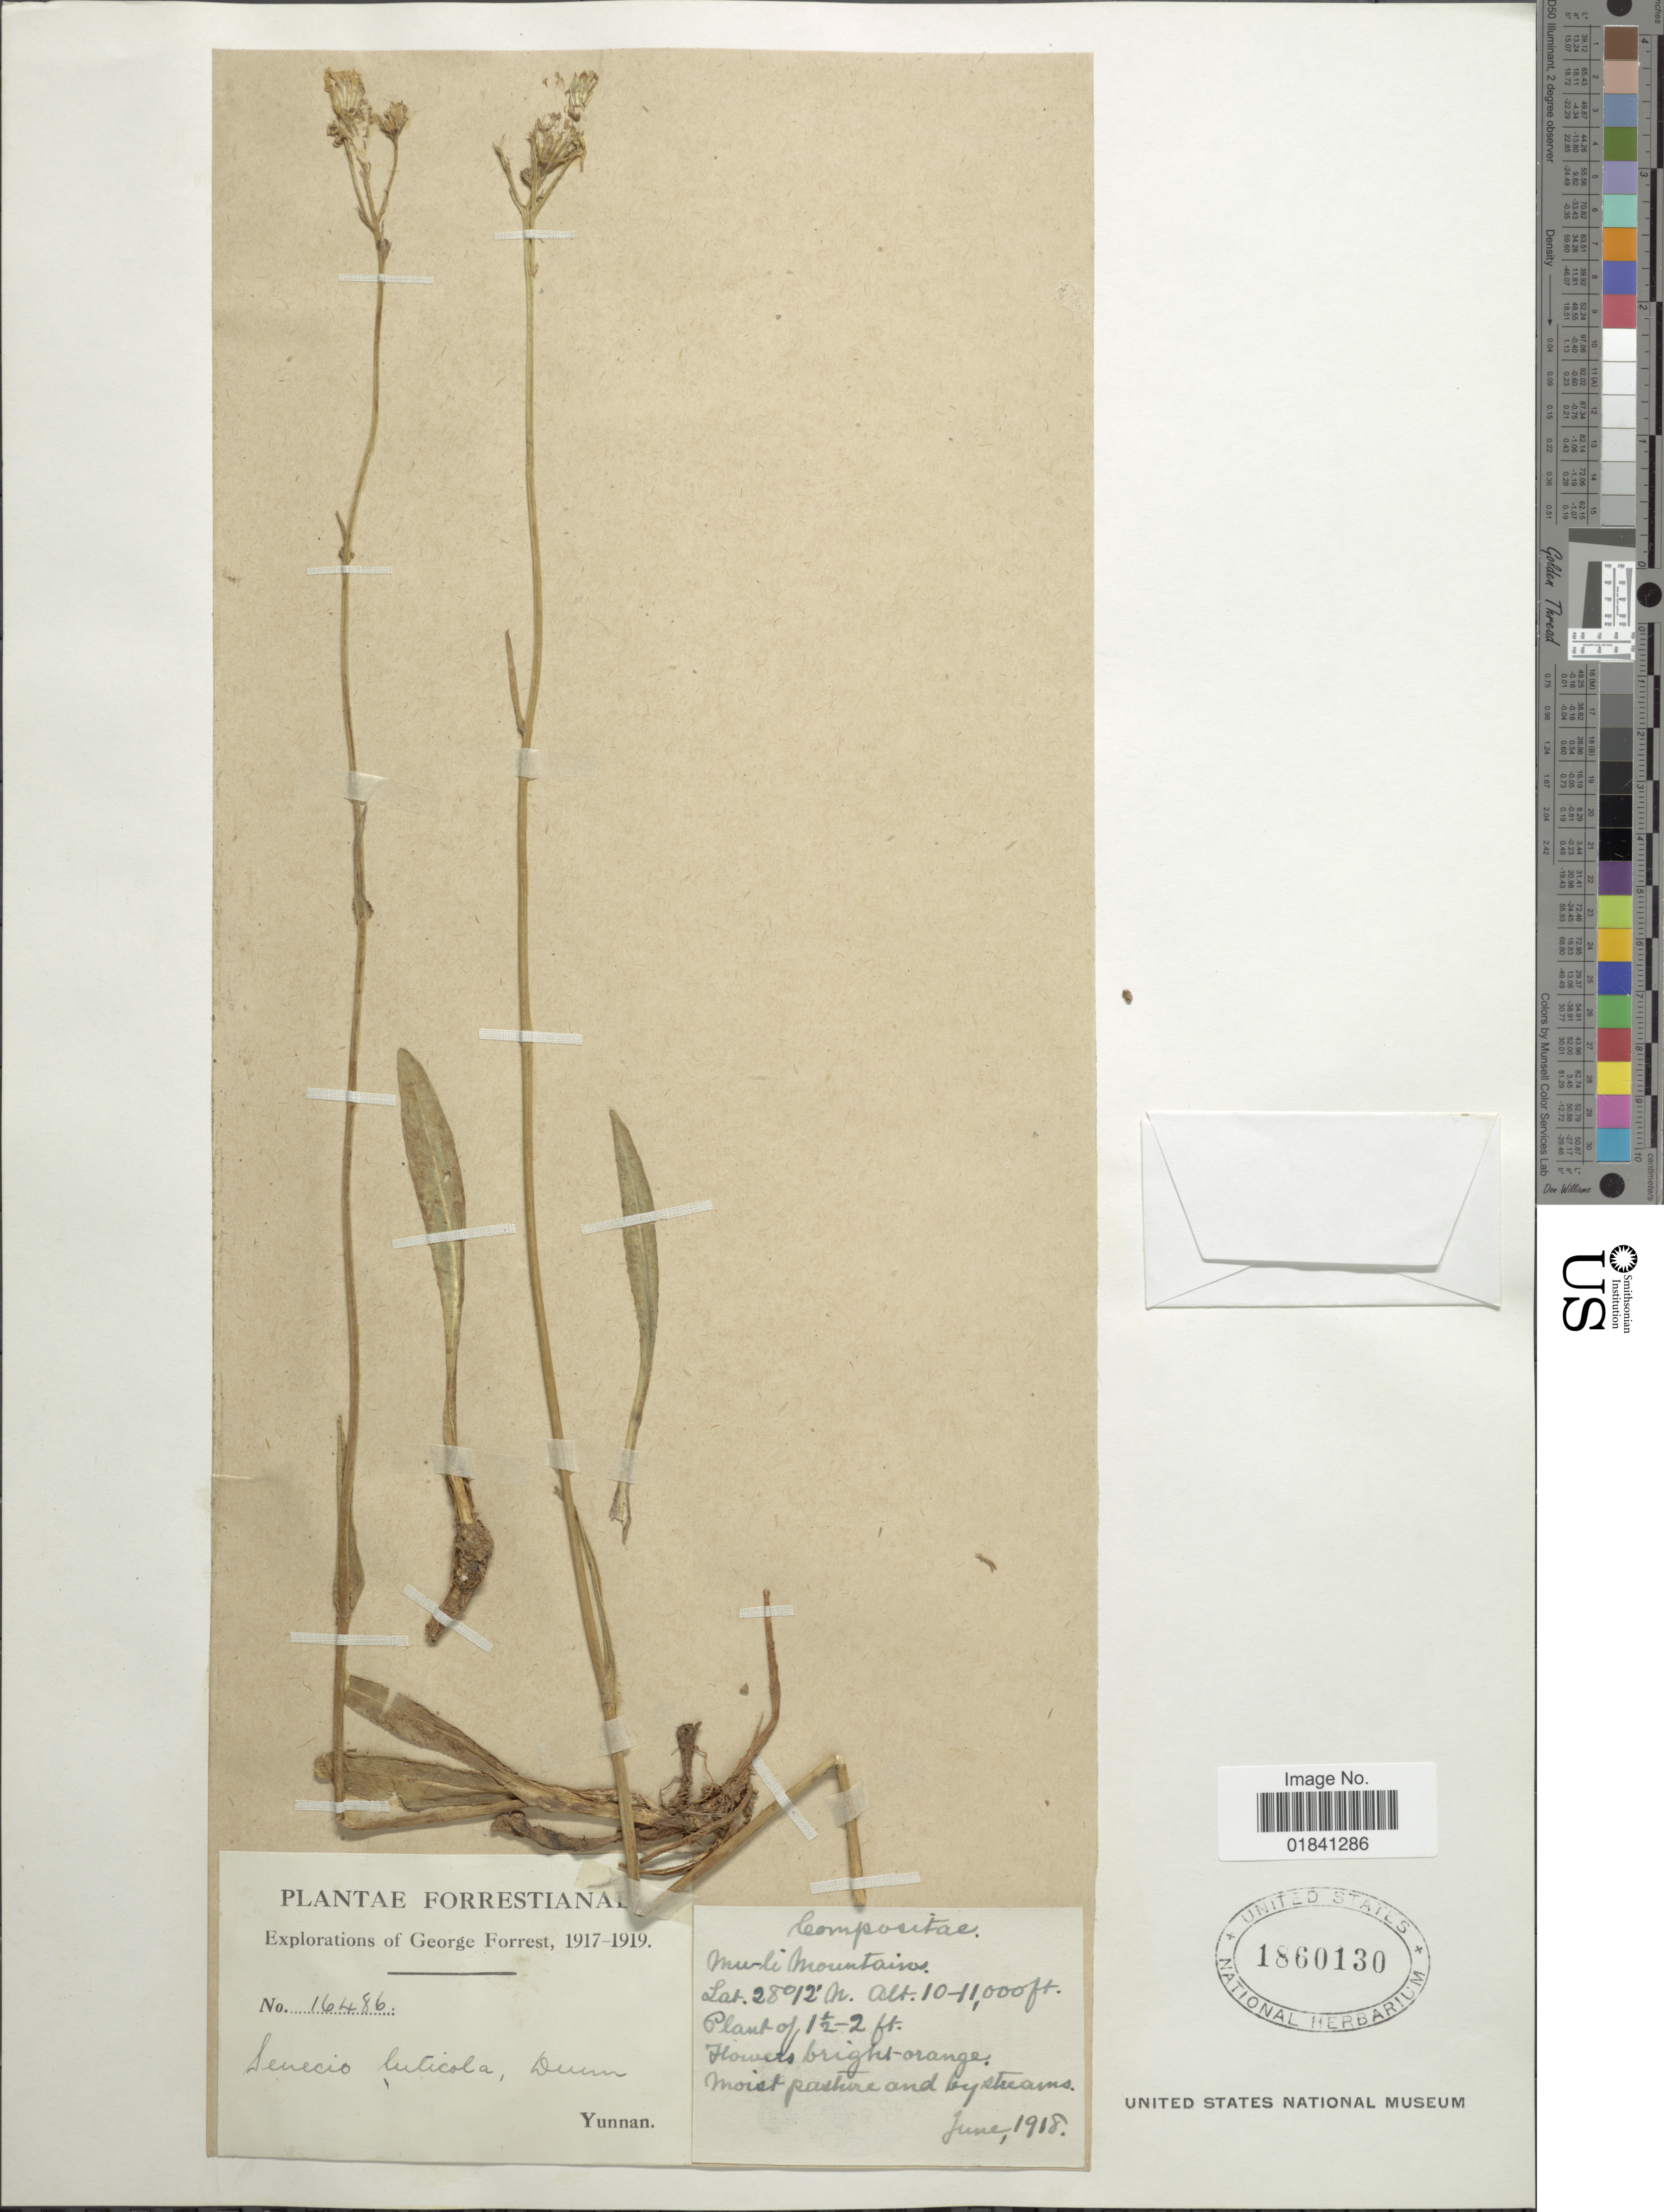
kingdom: Plantae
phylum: Tracheophyta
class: Magnoliopsida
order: Asterales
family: Asteraceae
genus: Senecio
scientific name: Senecio spathiphyllus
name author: Franch.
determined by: Ren, C.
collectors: G. Forrest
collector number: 16486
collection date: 1918-06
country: China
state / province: Yunnan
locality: Mu-li Mountains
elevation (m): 3048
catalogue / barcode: US 1860130